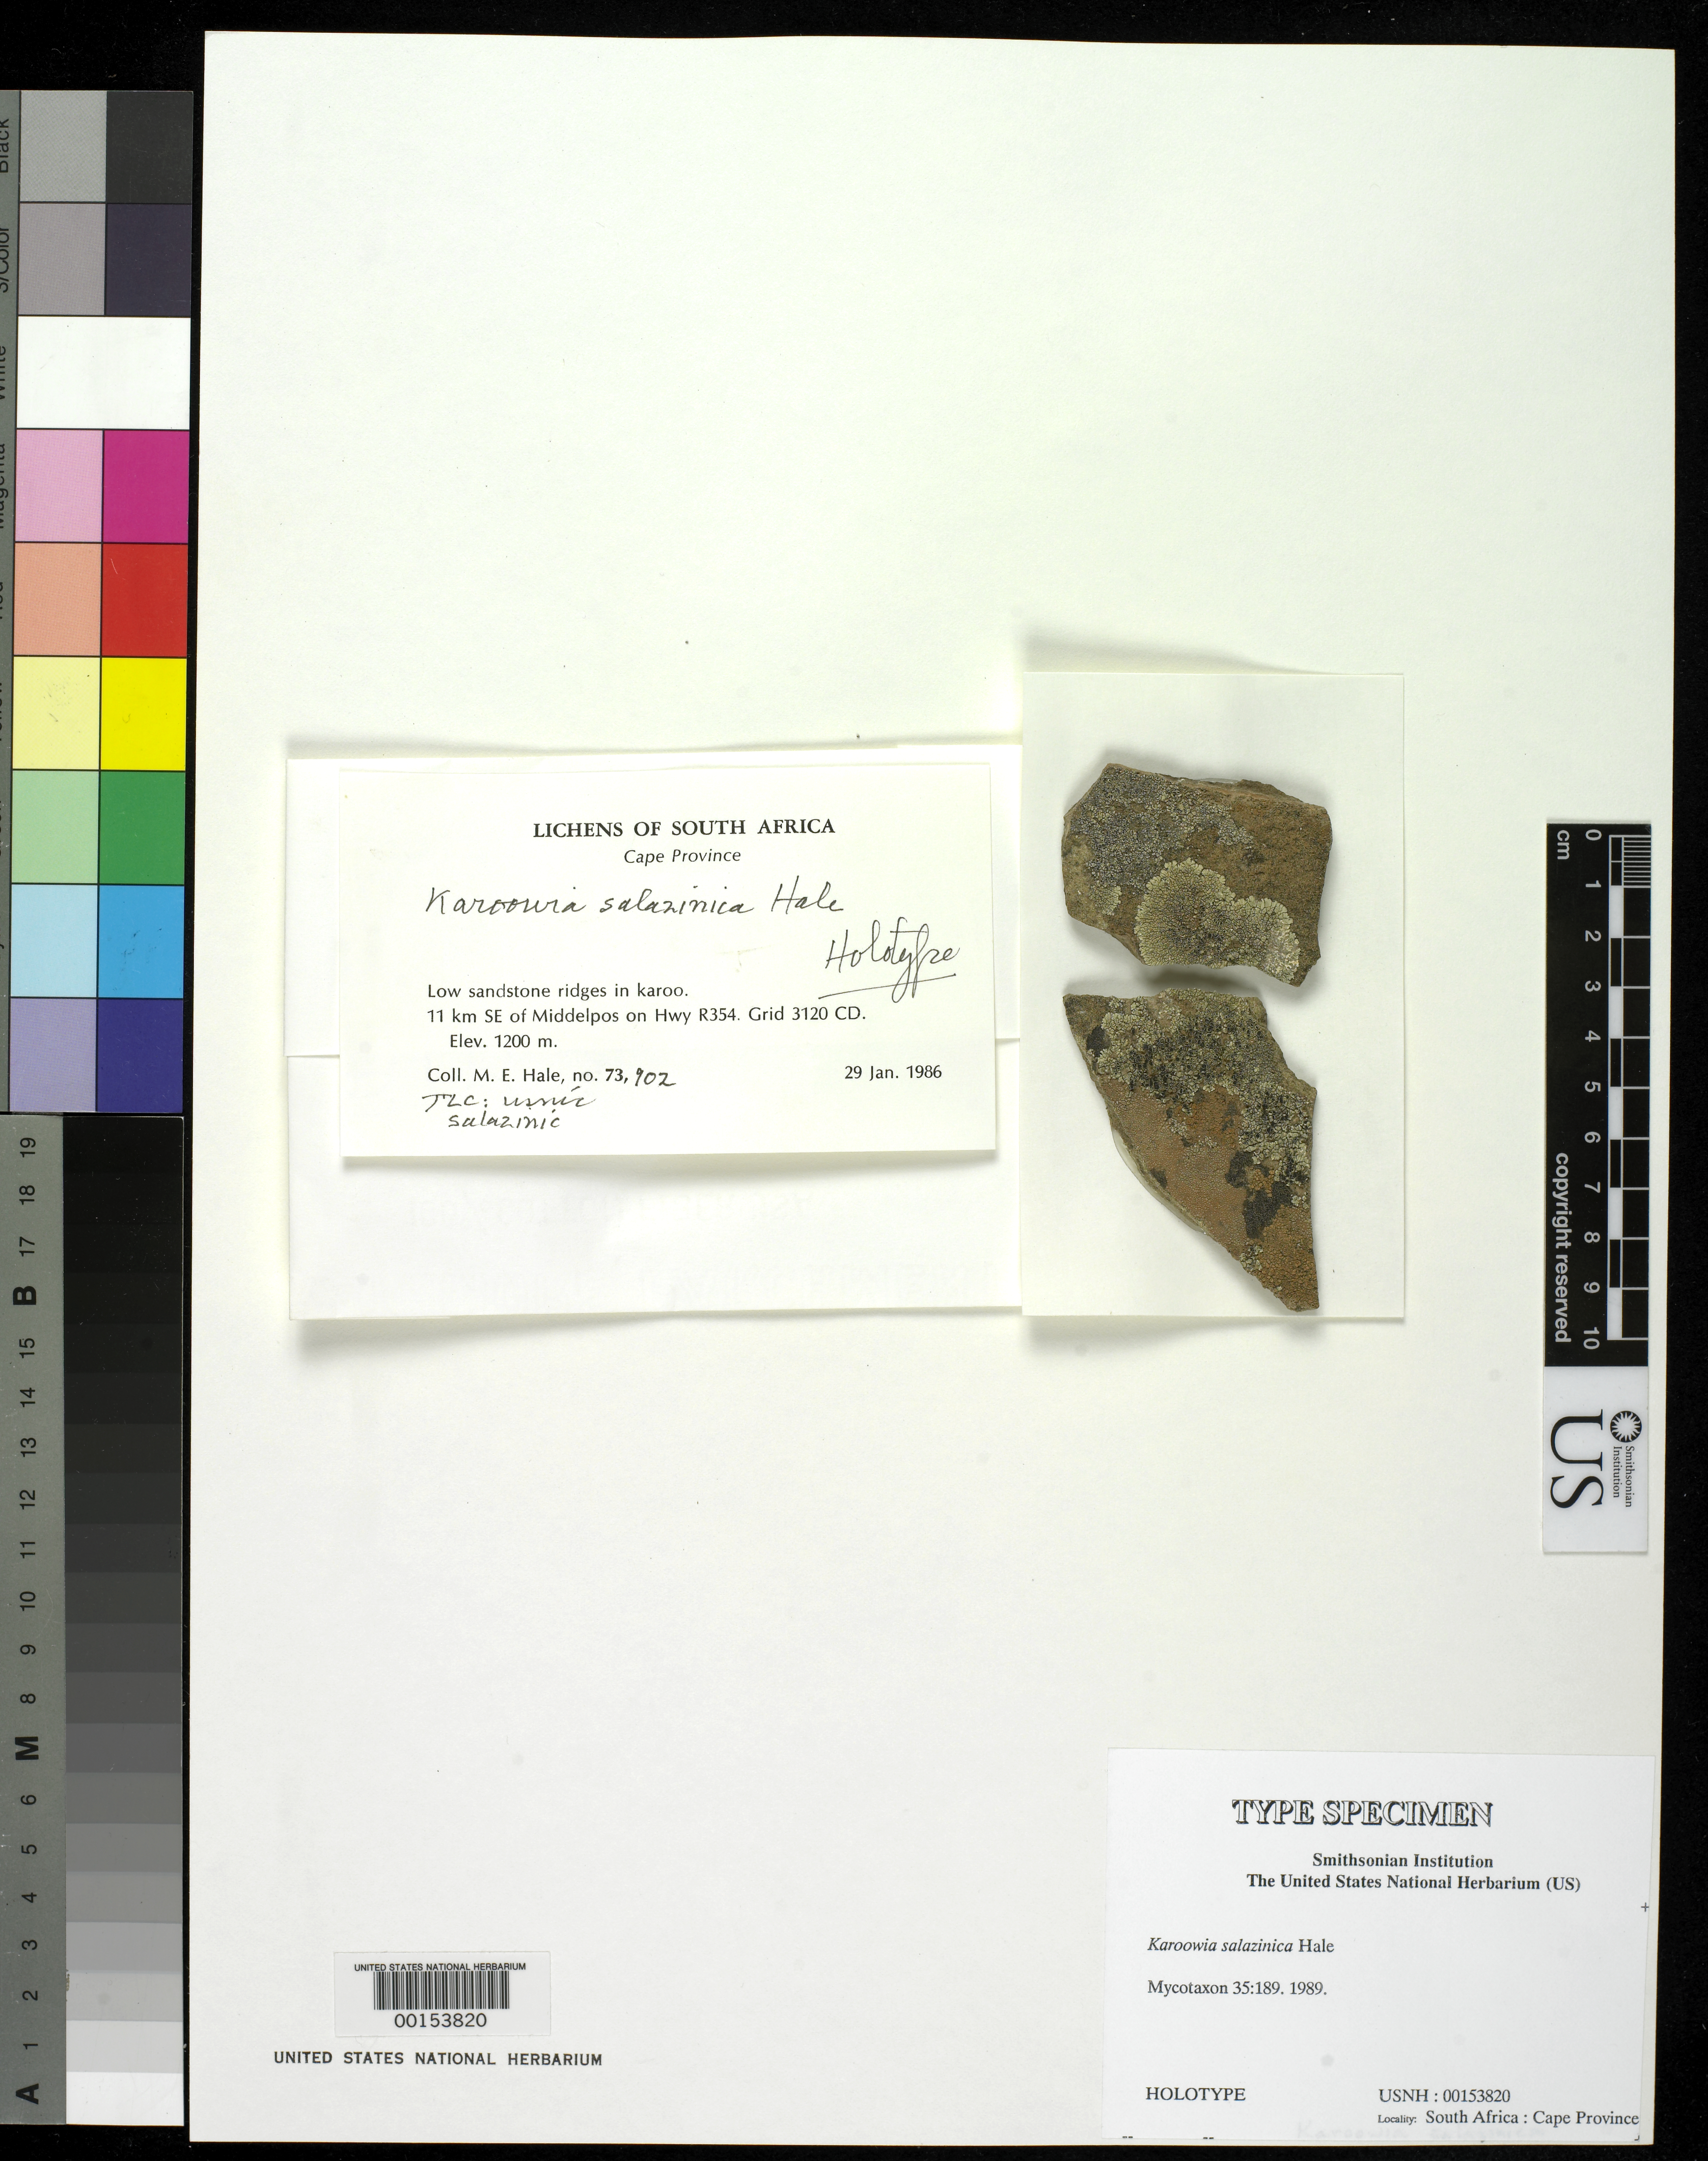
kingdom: Fungi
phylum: Ascomycota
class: Lecanoromycetes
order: Lecanorales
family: Parmeliaceae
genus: Karoowia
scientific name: Karoowia salazinica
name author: Hale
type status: Holotype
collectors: M. Hale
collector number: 73902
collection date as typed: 29 Jan 1986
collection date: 1986-01-29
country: South Africa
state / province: Northern Cape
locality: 11 km SE of Middlepos on Highway R354, Grid 3120 CD, low sandstone ridges in Karoo.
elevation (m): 1200